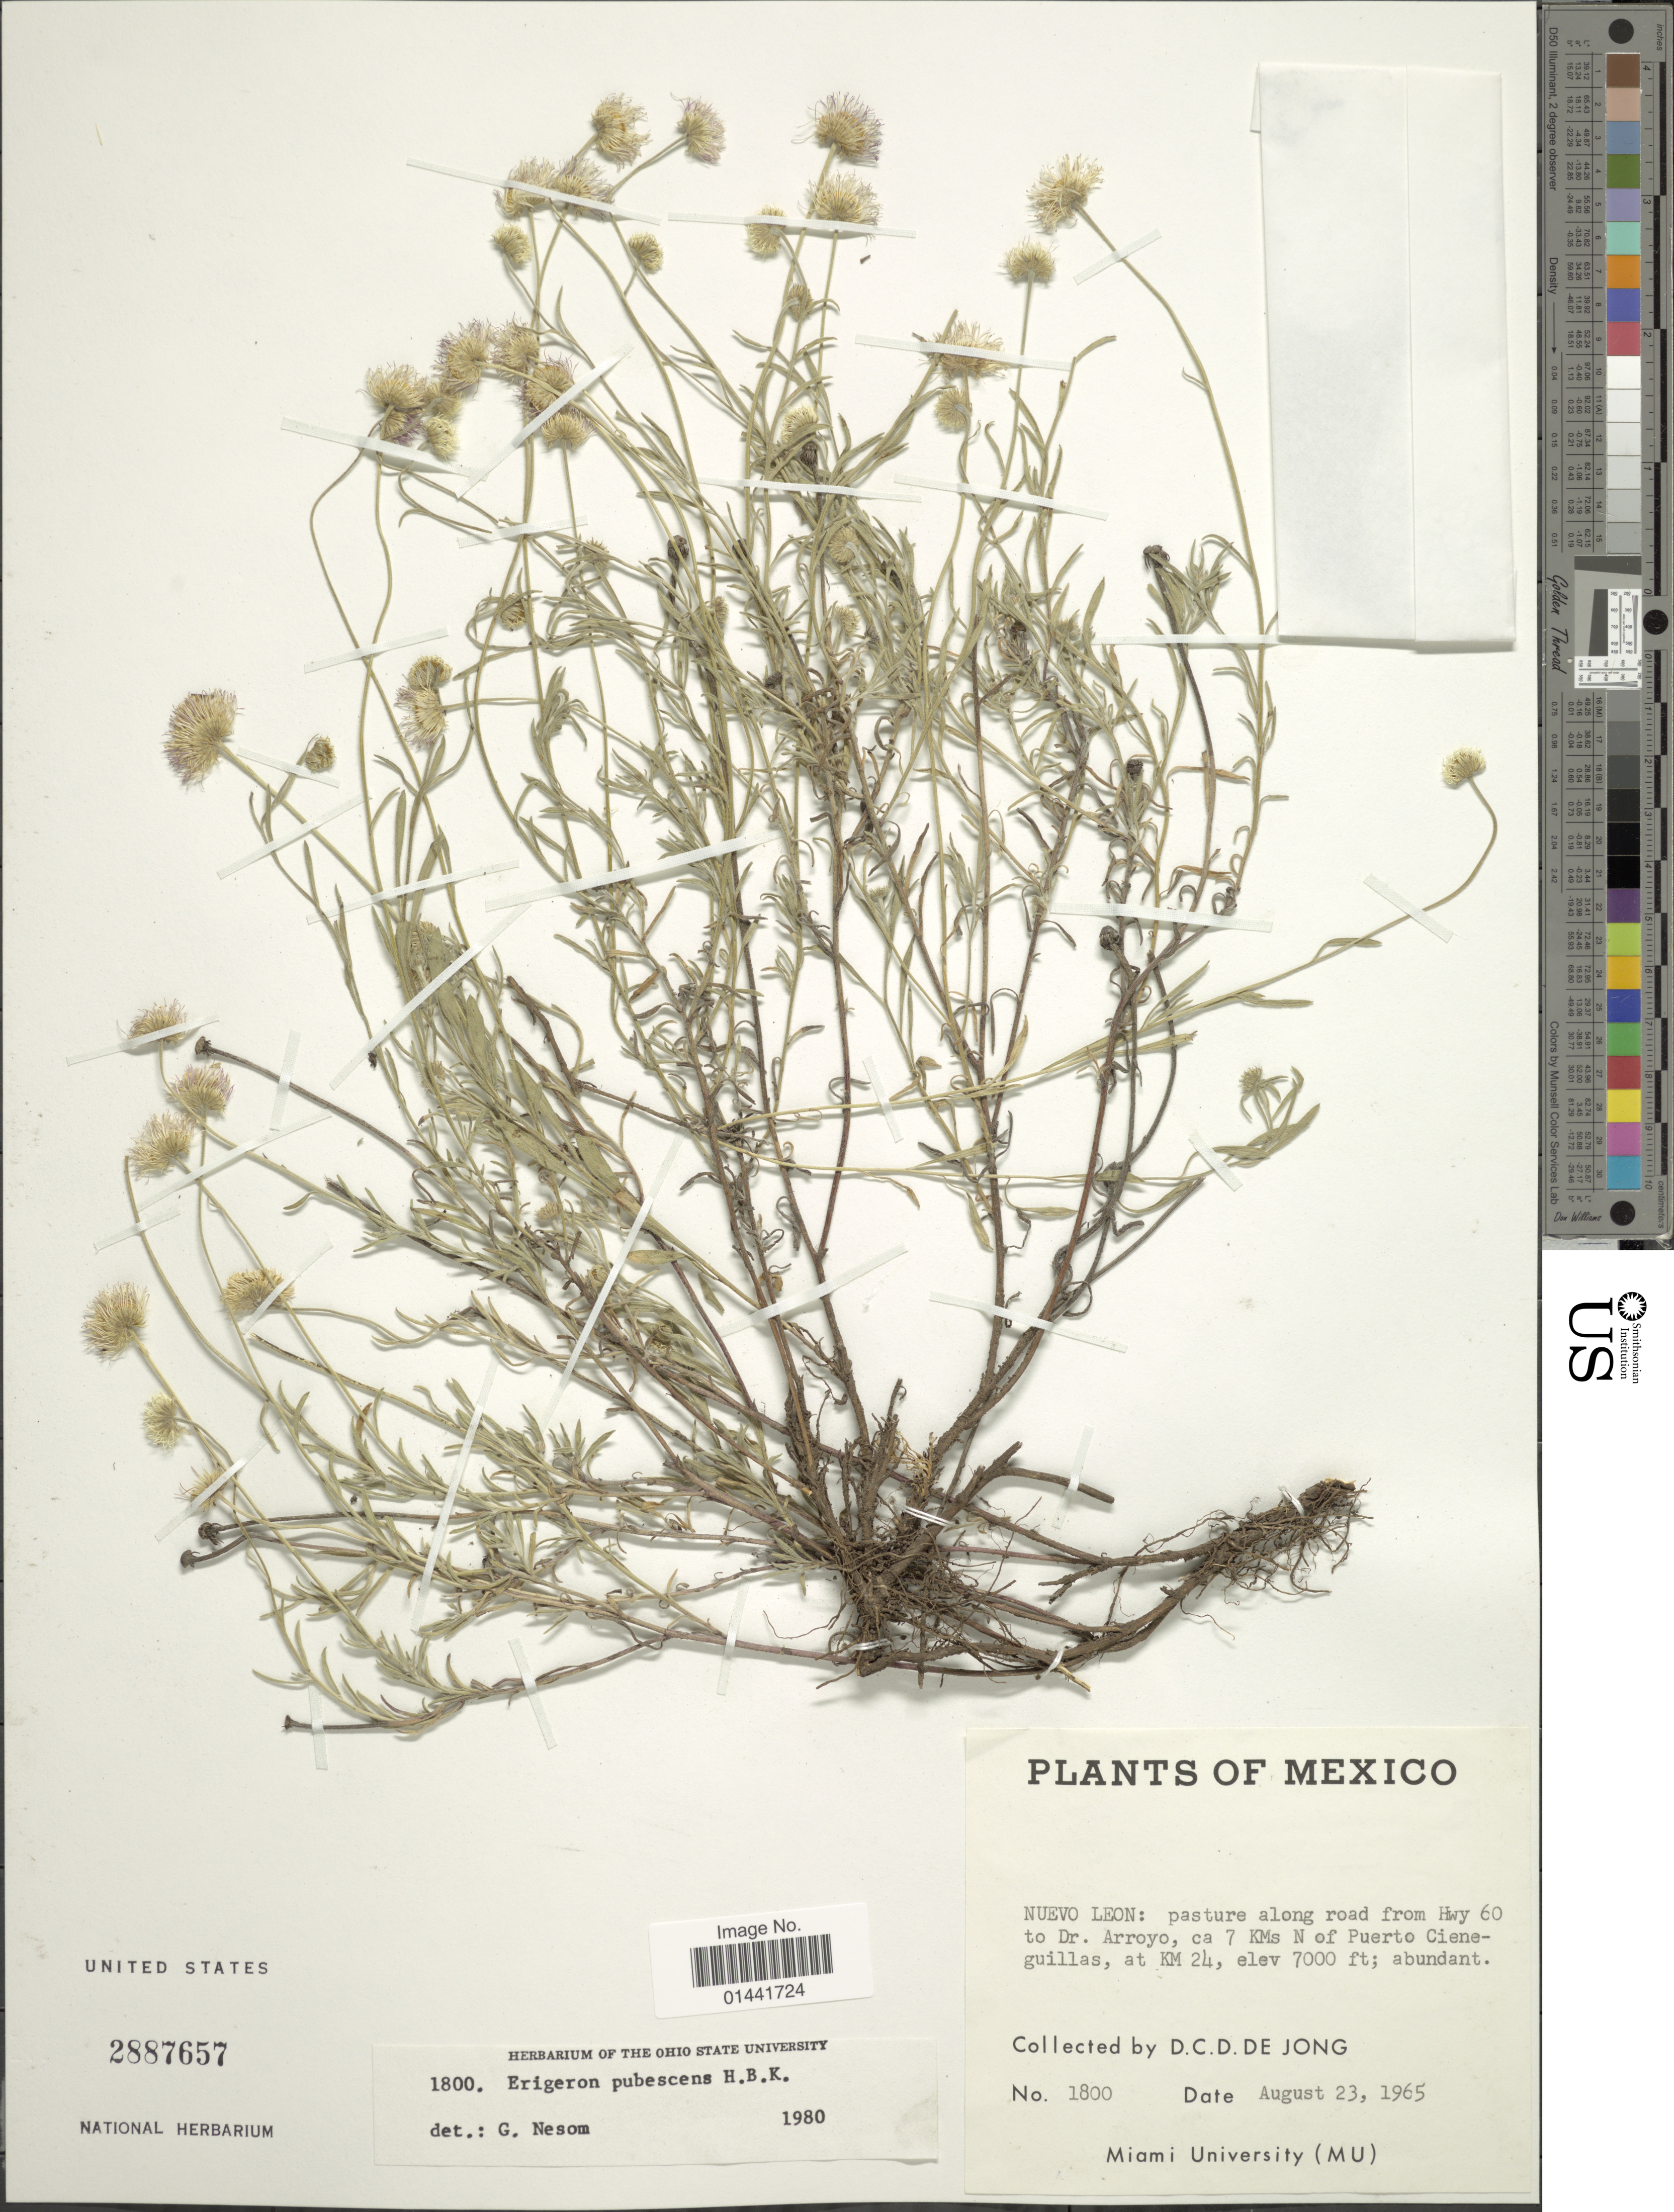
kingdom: Plantae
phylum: Tracheophyta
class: Magnoliopsida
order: Asterales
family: Asteraceae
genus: Erigeron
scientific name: Erigeron pubescens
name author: Kunth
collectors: D. De Jong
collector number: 1800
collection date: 1965-08-23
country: Mexico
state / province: Nuevo León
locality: Pasture along road from Hwy 60 to Dr. Arroyo, ca KMs N of Puerto Cieneguillas, at KM 24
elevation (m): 2134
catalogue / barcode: US 2887657